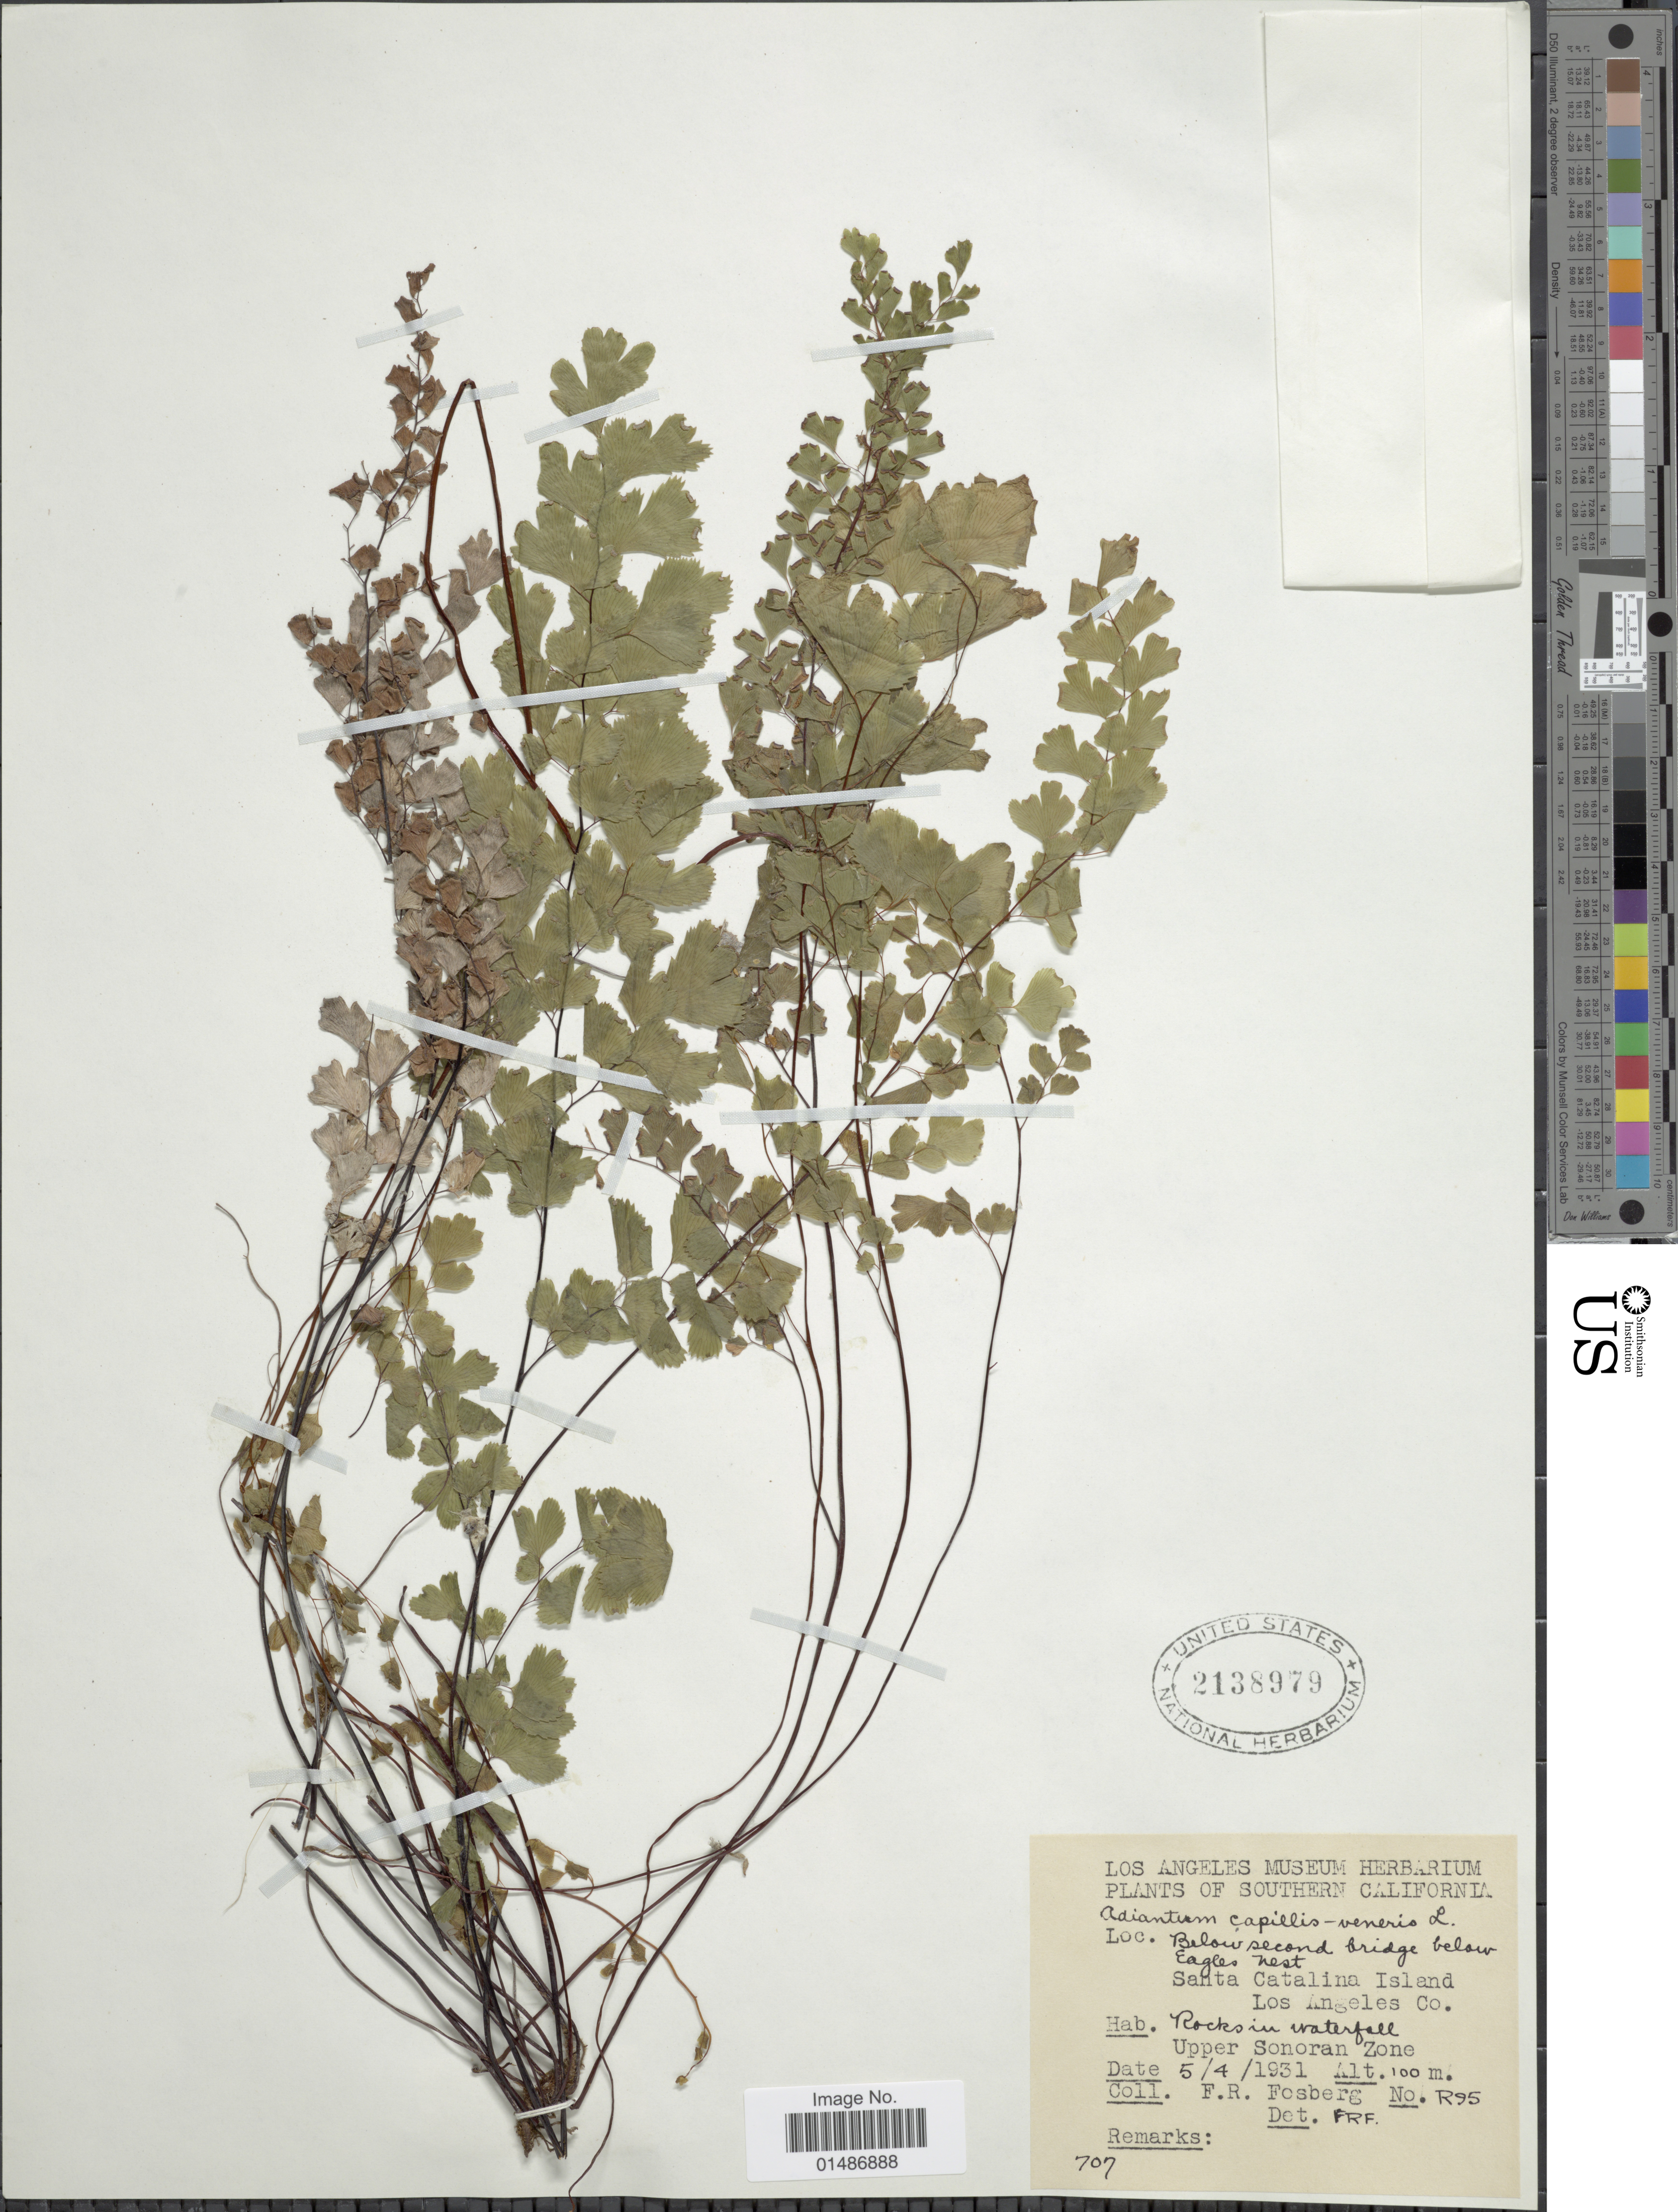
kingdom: Plantae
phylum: Tracheophyta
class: Polypodiopsida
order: Polypodiales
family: Pteridaceae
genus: Adiantum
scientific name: Adiantum capillus-veneris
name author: L.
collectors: F. R. Fosberg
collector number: R95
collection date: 1931-05-04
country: United States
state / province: California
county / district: Los Angeles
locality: Southern California. Below second bridge below Eagles Nest. Santa Catalina Island, Los Angeles Co.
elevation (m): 100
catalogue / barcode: US 2138979